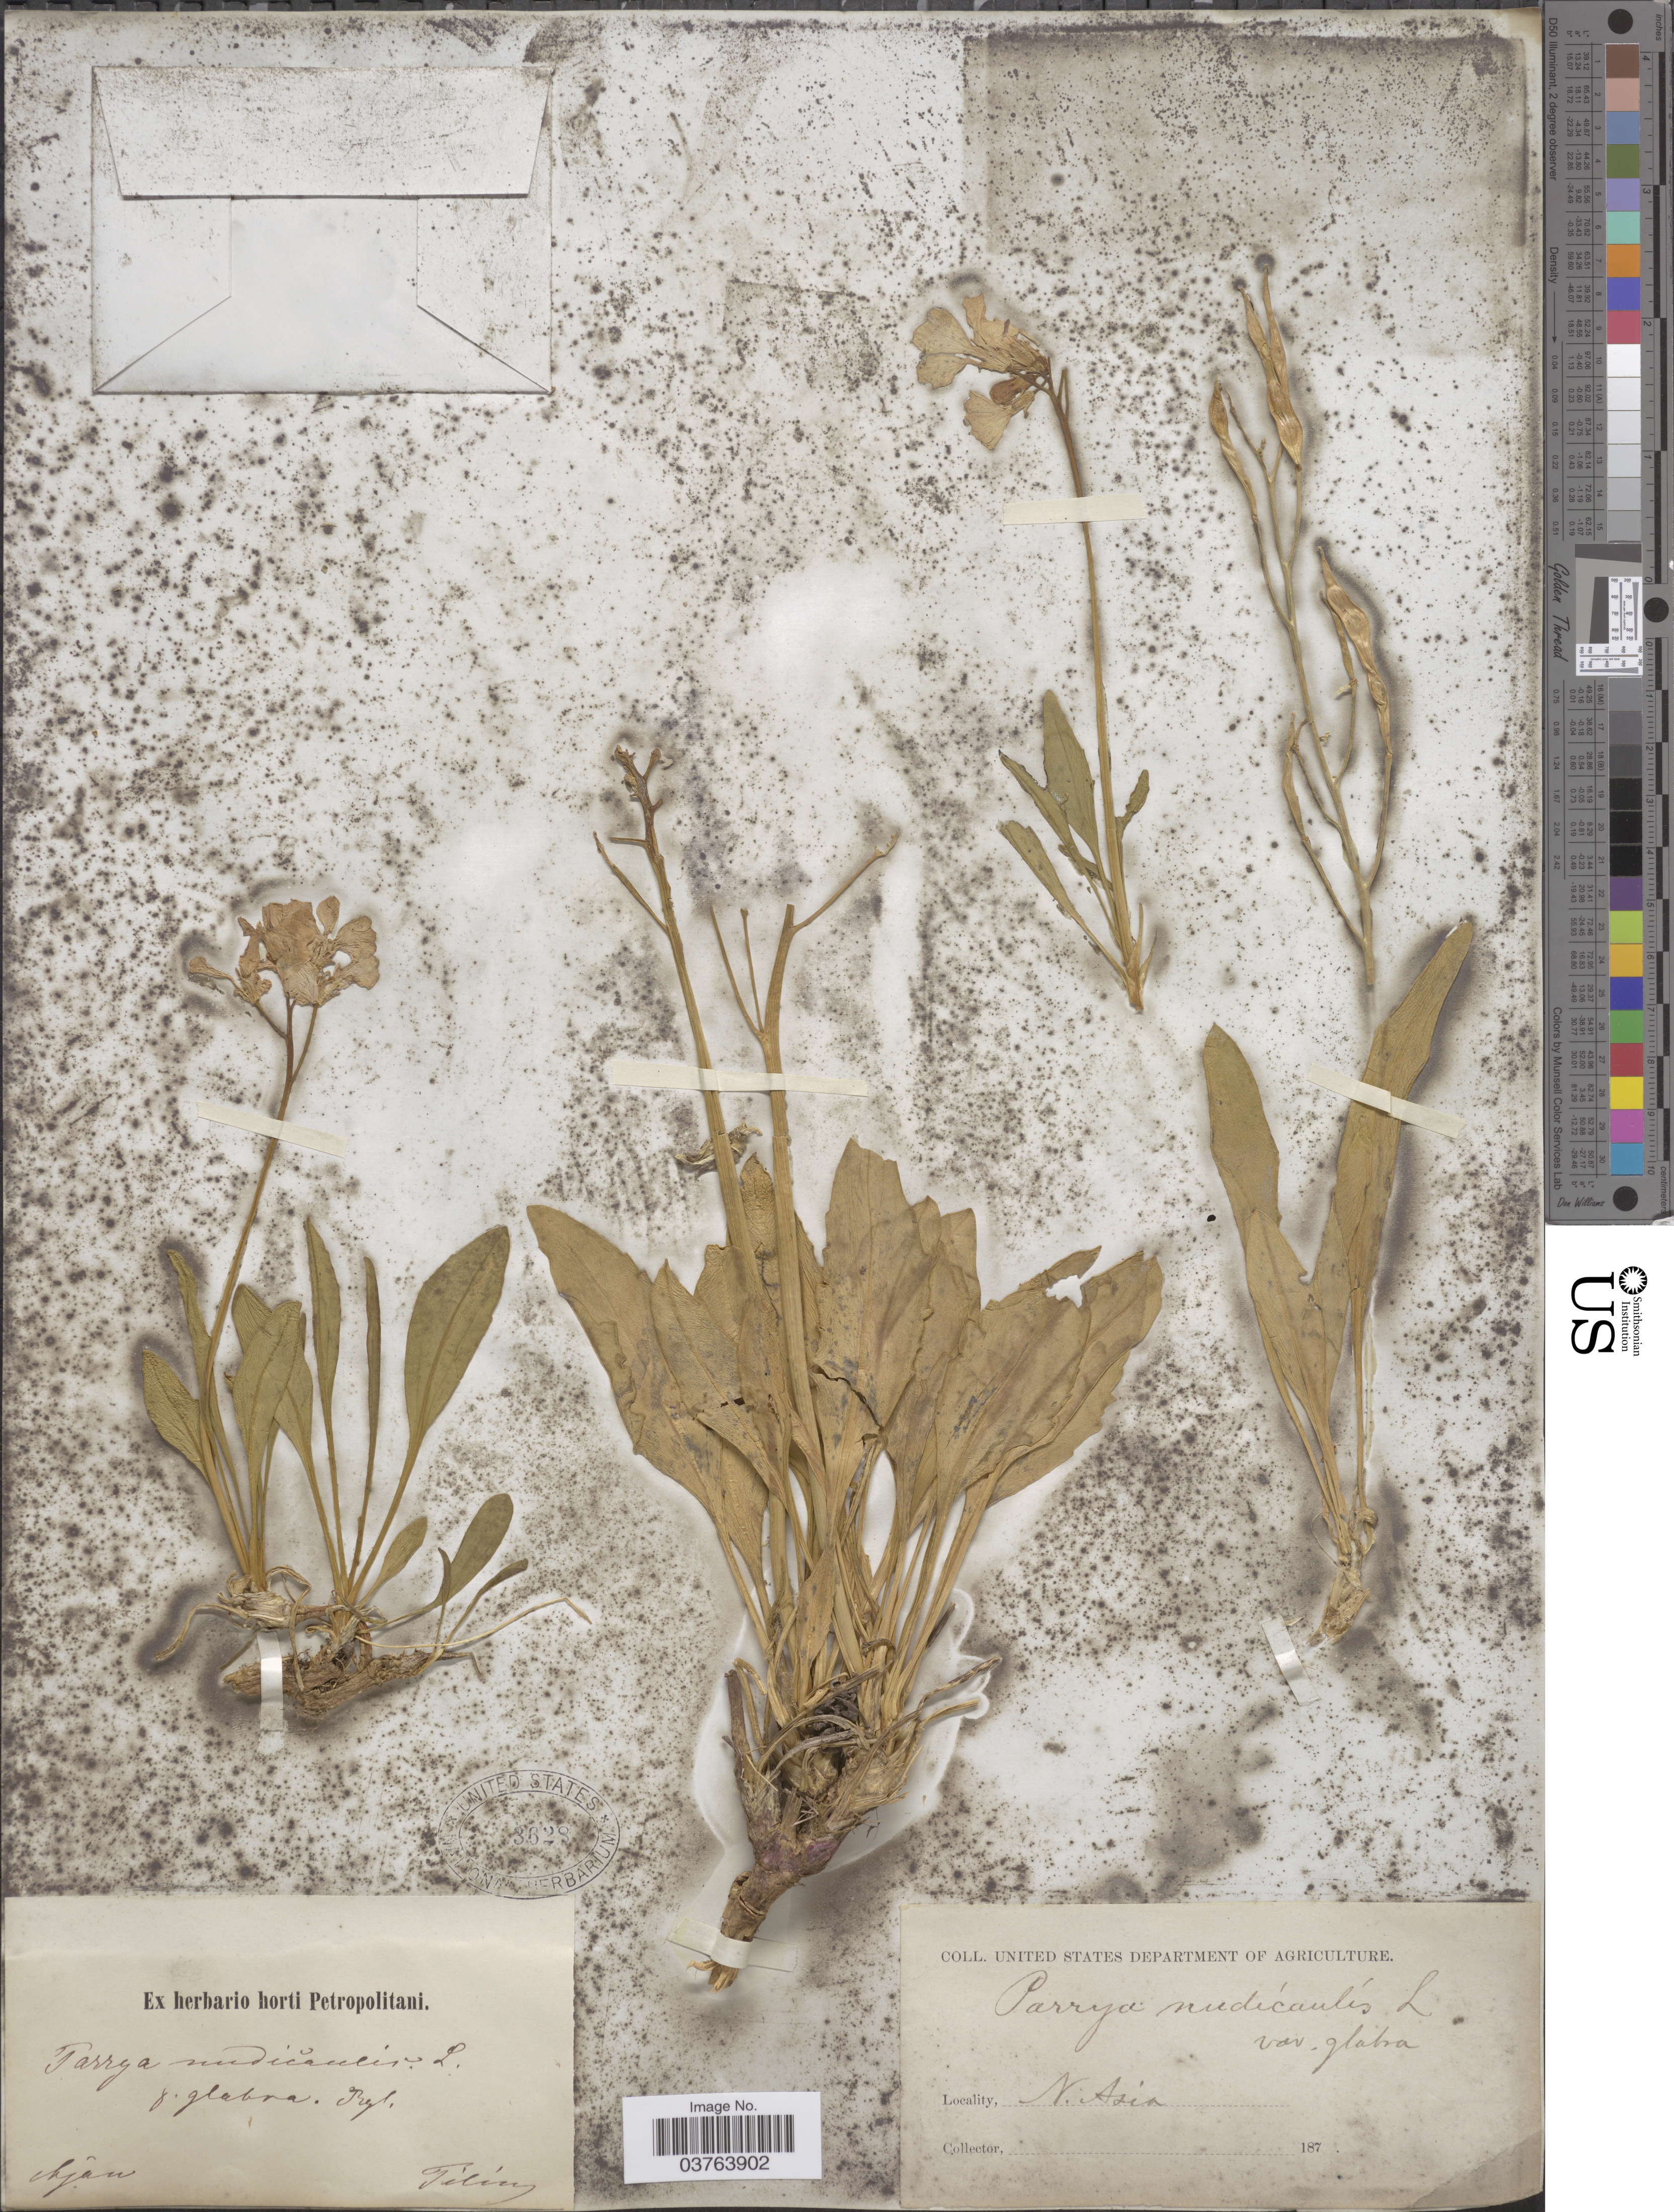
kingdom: Plantae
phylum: Tracheophyta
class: Magnoliopsida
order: Brassicales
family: Brassicaceae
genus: Parrya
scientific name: Parrya nudicaulis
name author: (L.) Regel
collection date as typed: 187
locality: N. Asia. Ajan [interpreted].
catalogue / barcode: US 3628